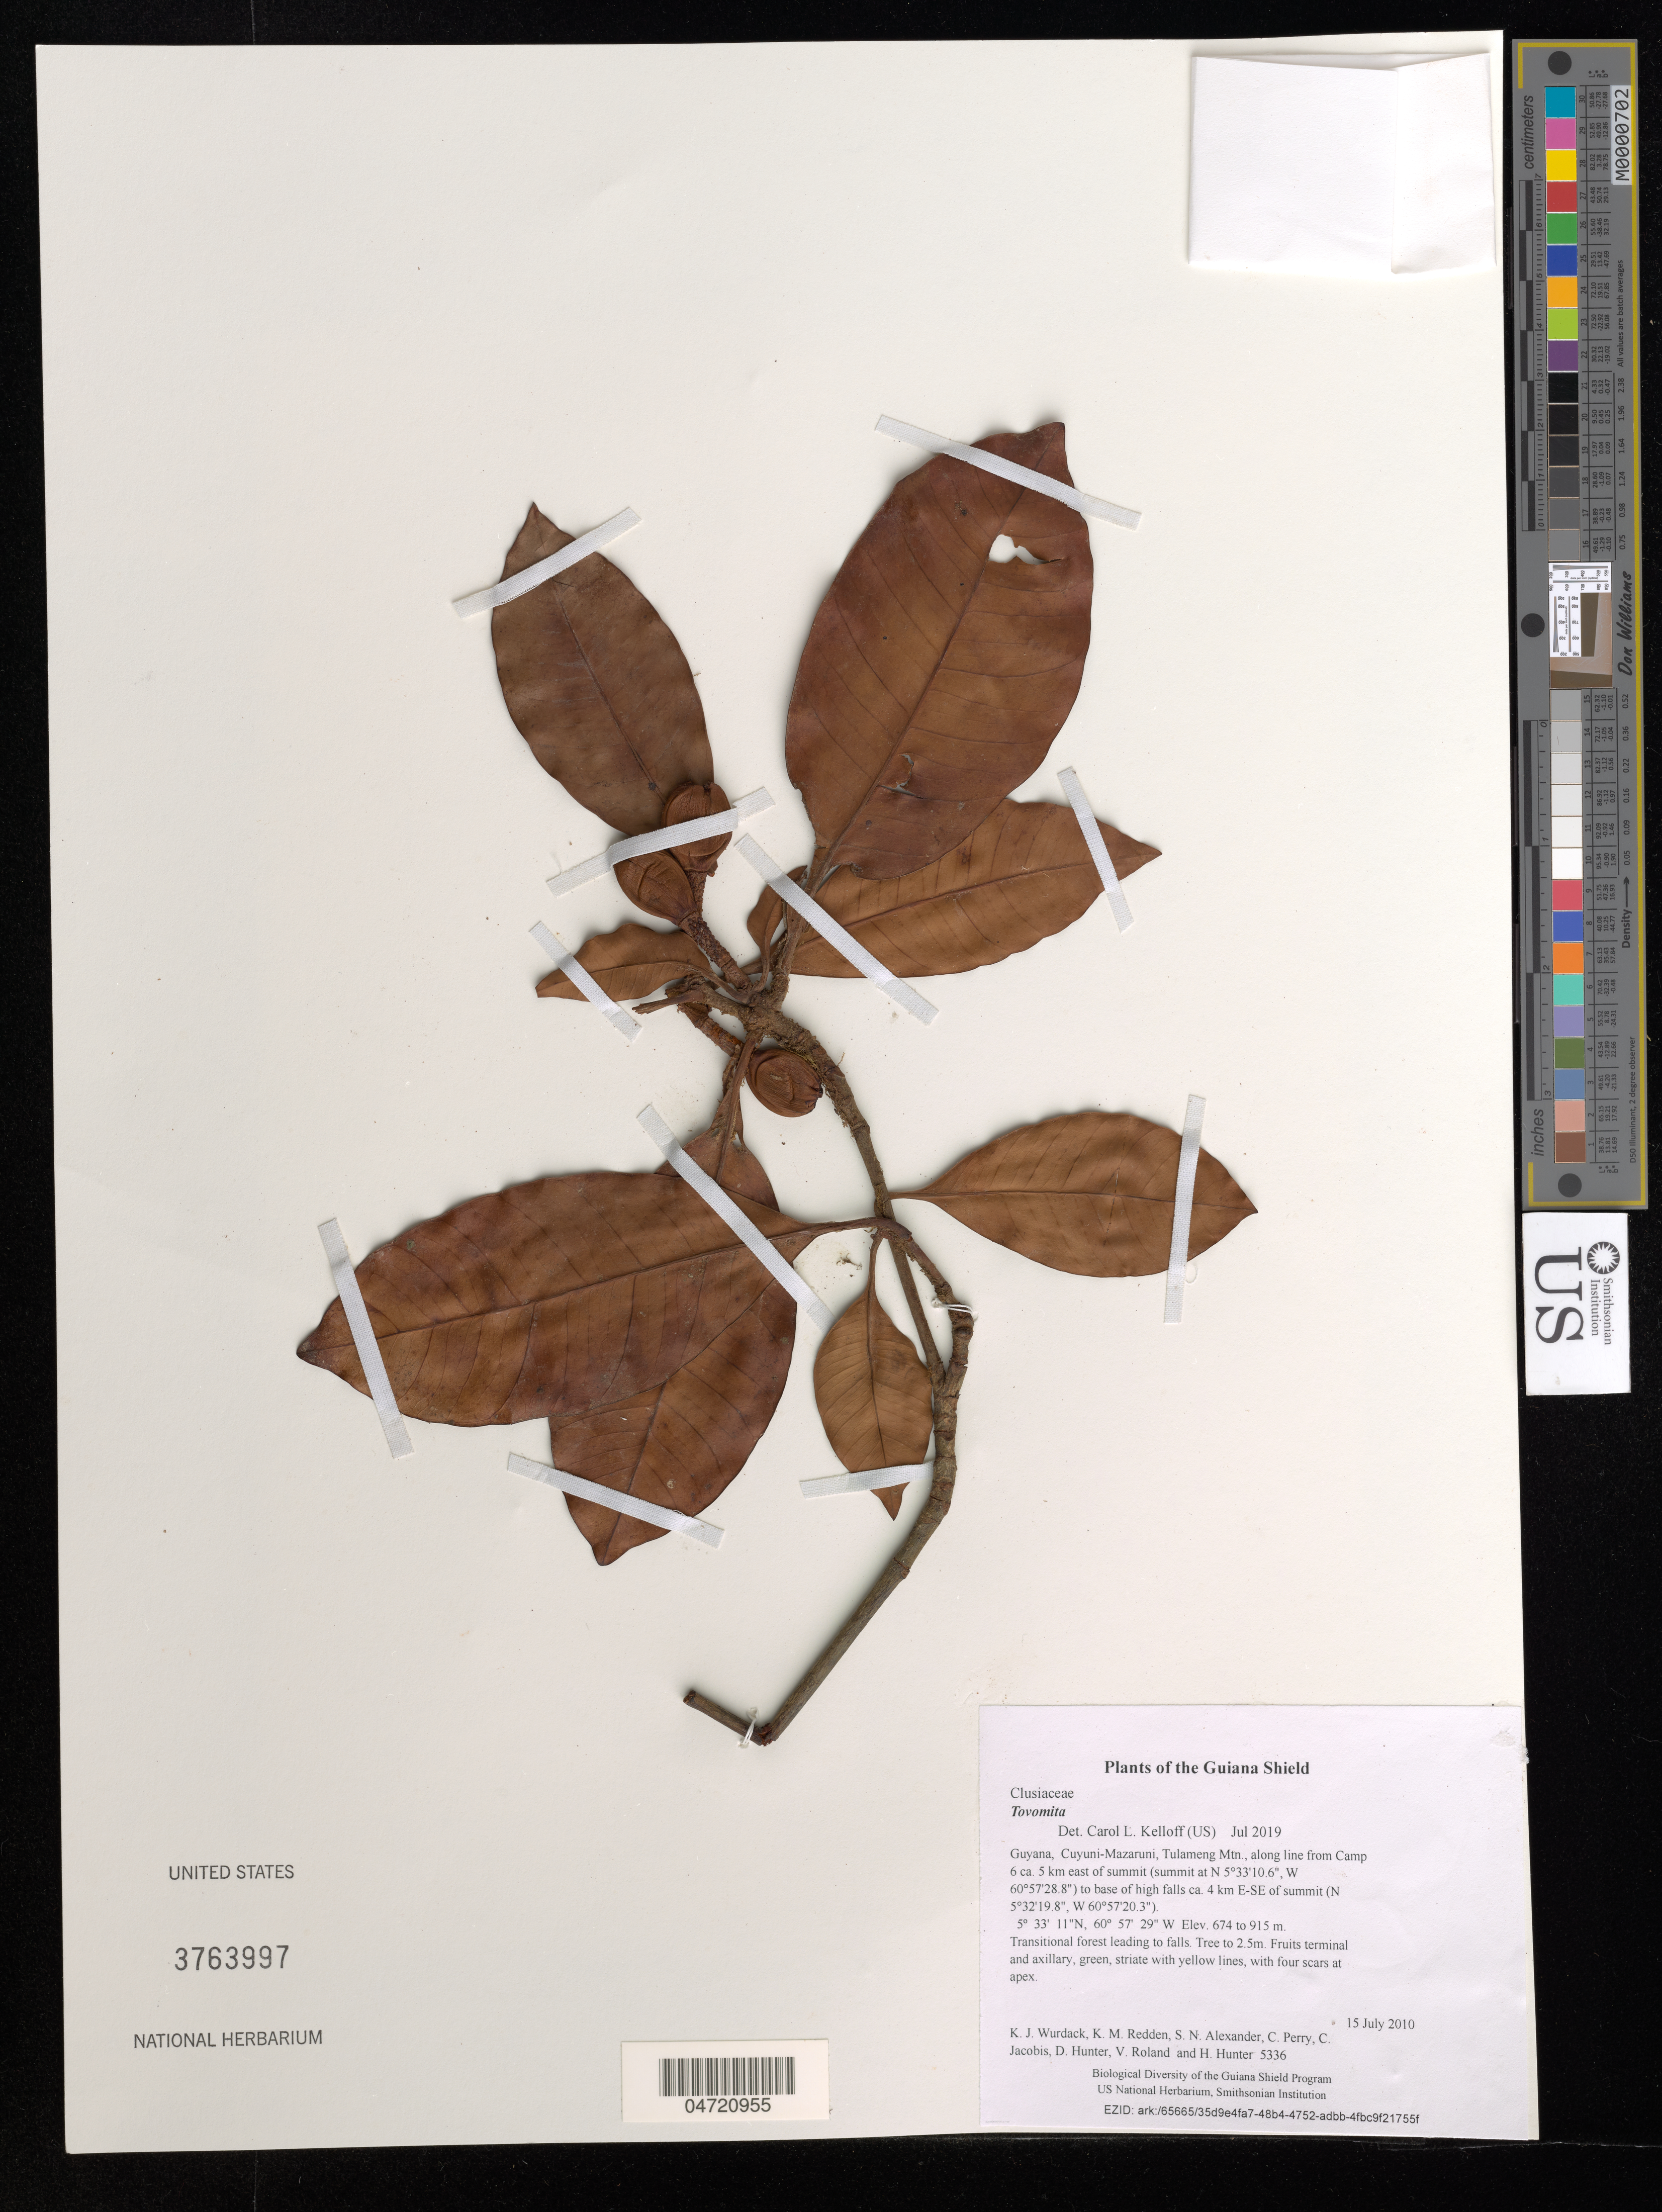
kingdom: Plantae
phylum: Tracheophyta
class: Magnoliopsida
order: Malpighiales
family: Clusiaceae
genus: Tovomita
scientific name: Tovomita sp.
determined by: Kelloff, Carol L., (US), Smithsonian Institution - National Museum of Natural History (UNITED STATES)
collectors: K. Wurdack, K. M. Redden, S. N. Alexander, C. Perry, C. Jacobis, D. Hunter, V. Roland & H. Hunter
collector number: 5336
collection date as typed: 15 July 2010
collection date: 2010-07-15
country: Guyana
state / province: Cuyuni-Mazaruni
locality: Tulameng Mtn., along line from Camp 6 ca. 5 km east of summit (summit at N 5°33'10.6", W 60°57'28.8") to base of high falls ca. 4 km E-SE of summit (N 5°32'19.8", W 60°57'20.3")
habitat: Transitional forest leading to falls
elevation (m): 674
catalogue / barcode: US 3763997